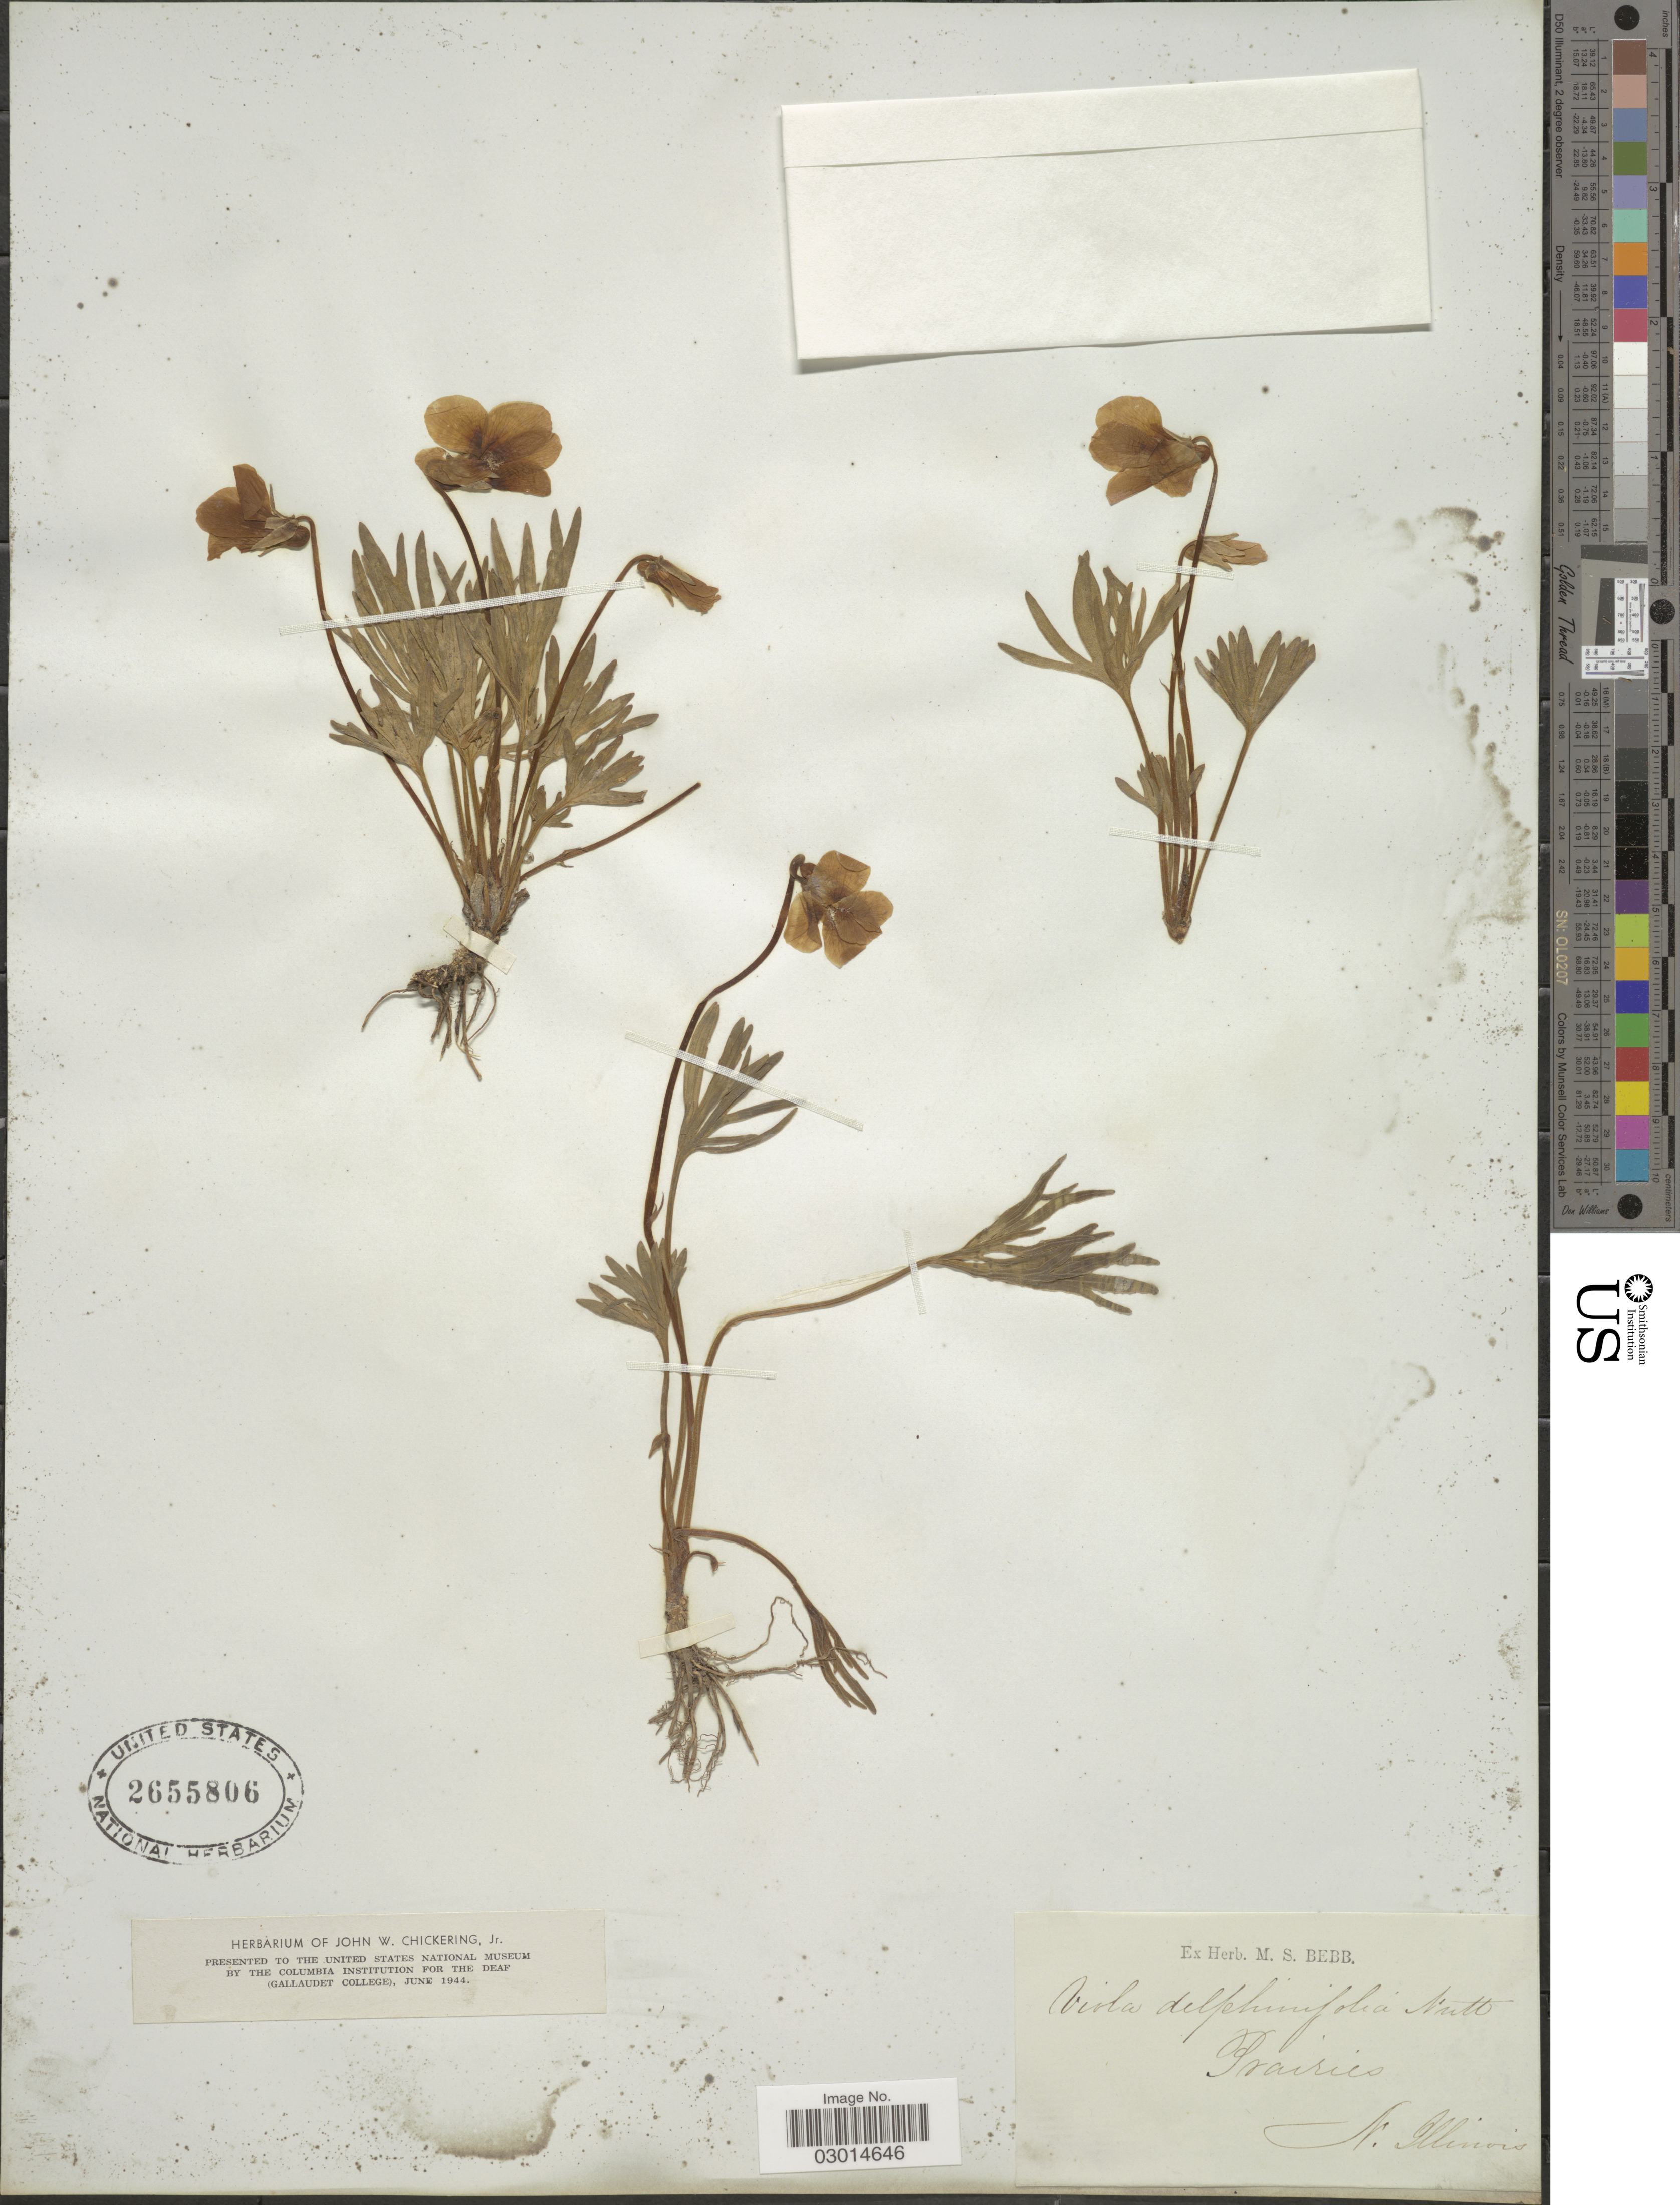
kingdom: Plantae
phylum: Tracheophyta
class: Magnoliopsida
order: Malpighiales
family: Violaceae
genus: Viola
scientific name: Viola delphiniifolia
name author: Nutt.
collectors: ex Herb. M. S. Bebb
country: United States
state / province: Illinois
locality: Prairies, N. Illinois.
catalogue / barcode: US 2655806